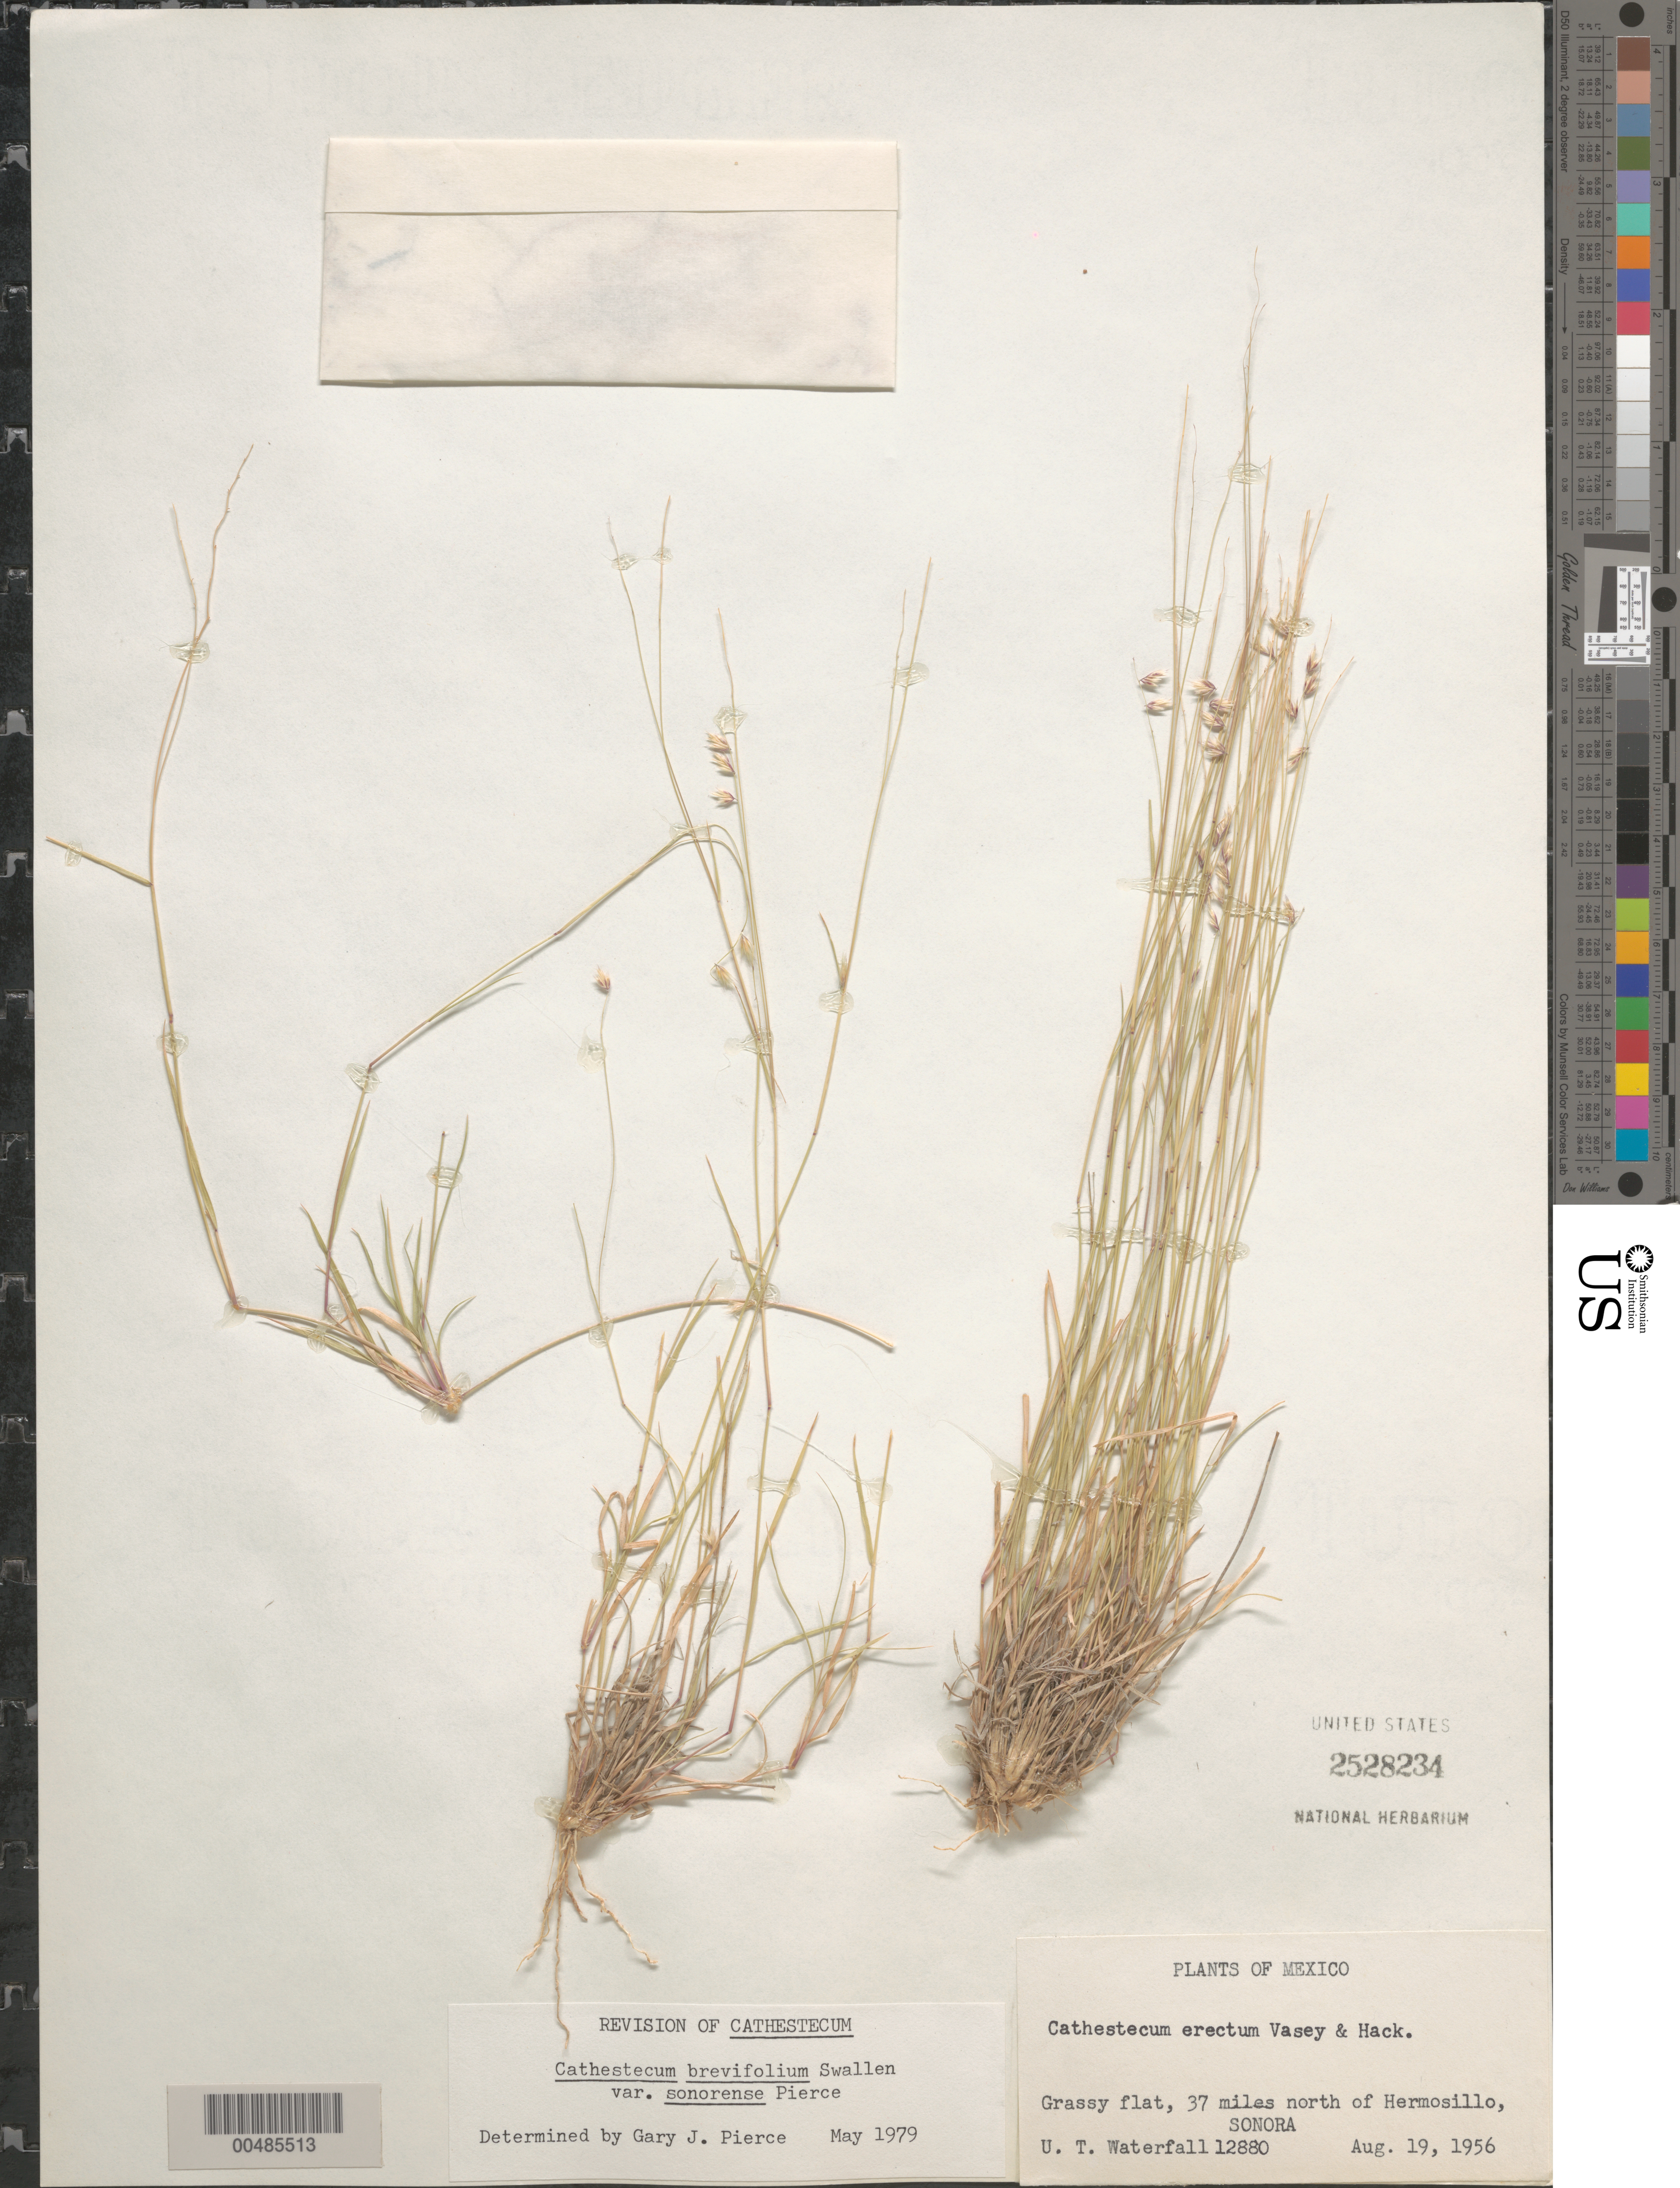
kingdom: Plantae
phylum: Tracheophyta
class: Liliopsida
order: Poales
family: Poaceae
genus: Cathestecum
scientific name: Cathestecum brevifolium var. sonorense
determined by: Pierce, G. J.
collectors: U. T. Waterfall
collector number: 12880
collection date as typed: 19 Aug 1956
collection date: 1956-08-19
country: Mexico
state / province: Sonora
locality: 37 mi N of Hermosillo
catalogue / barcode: US 2528234